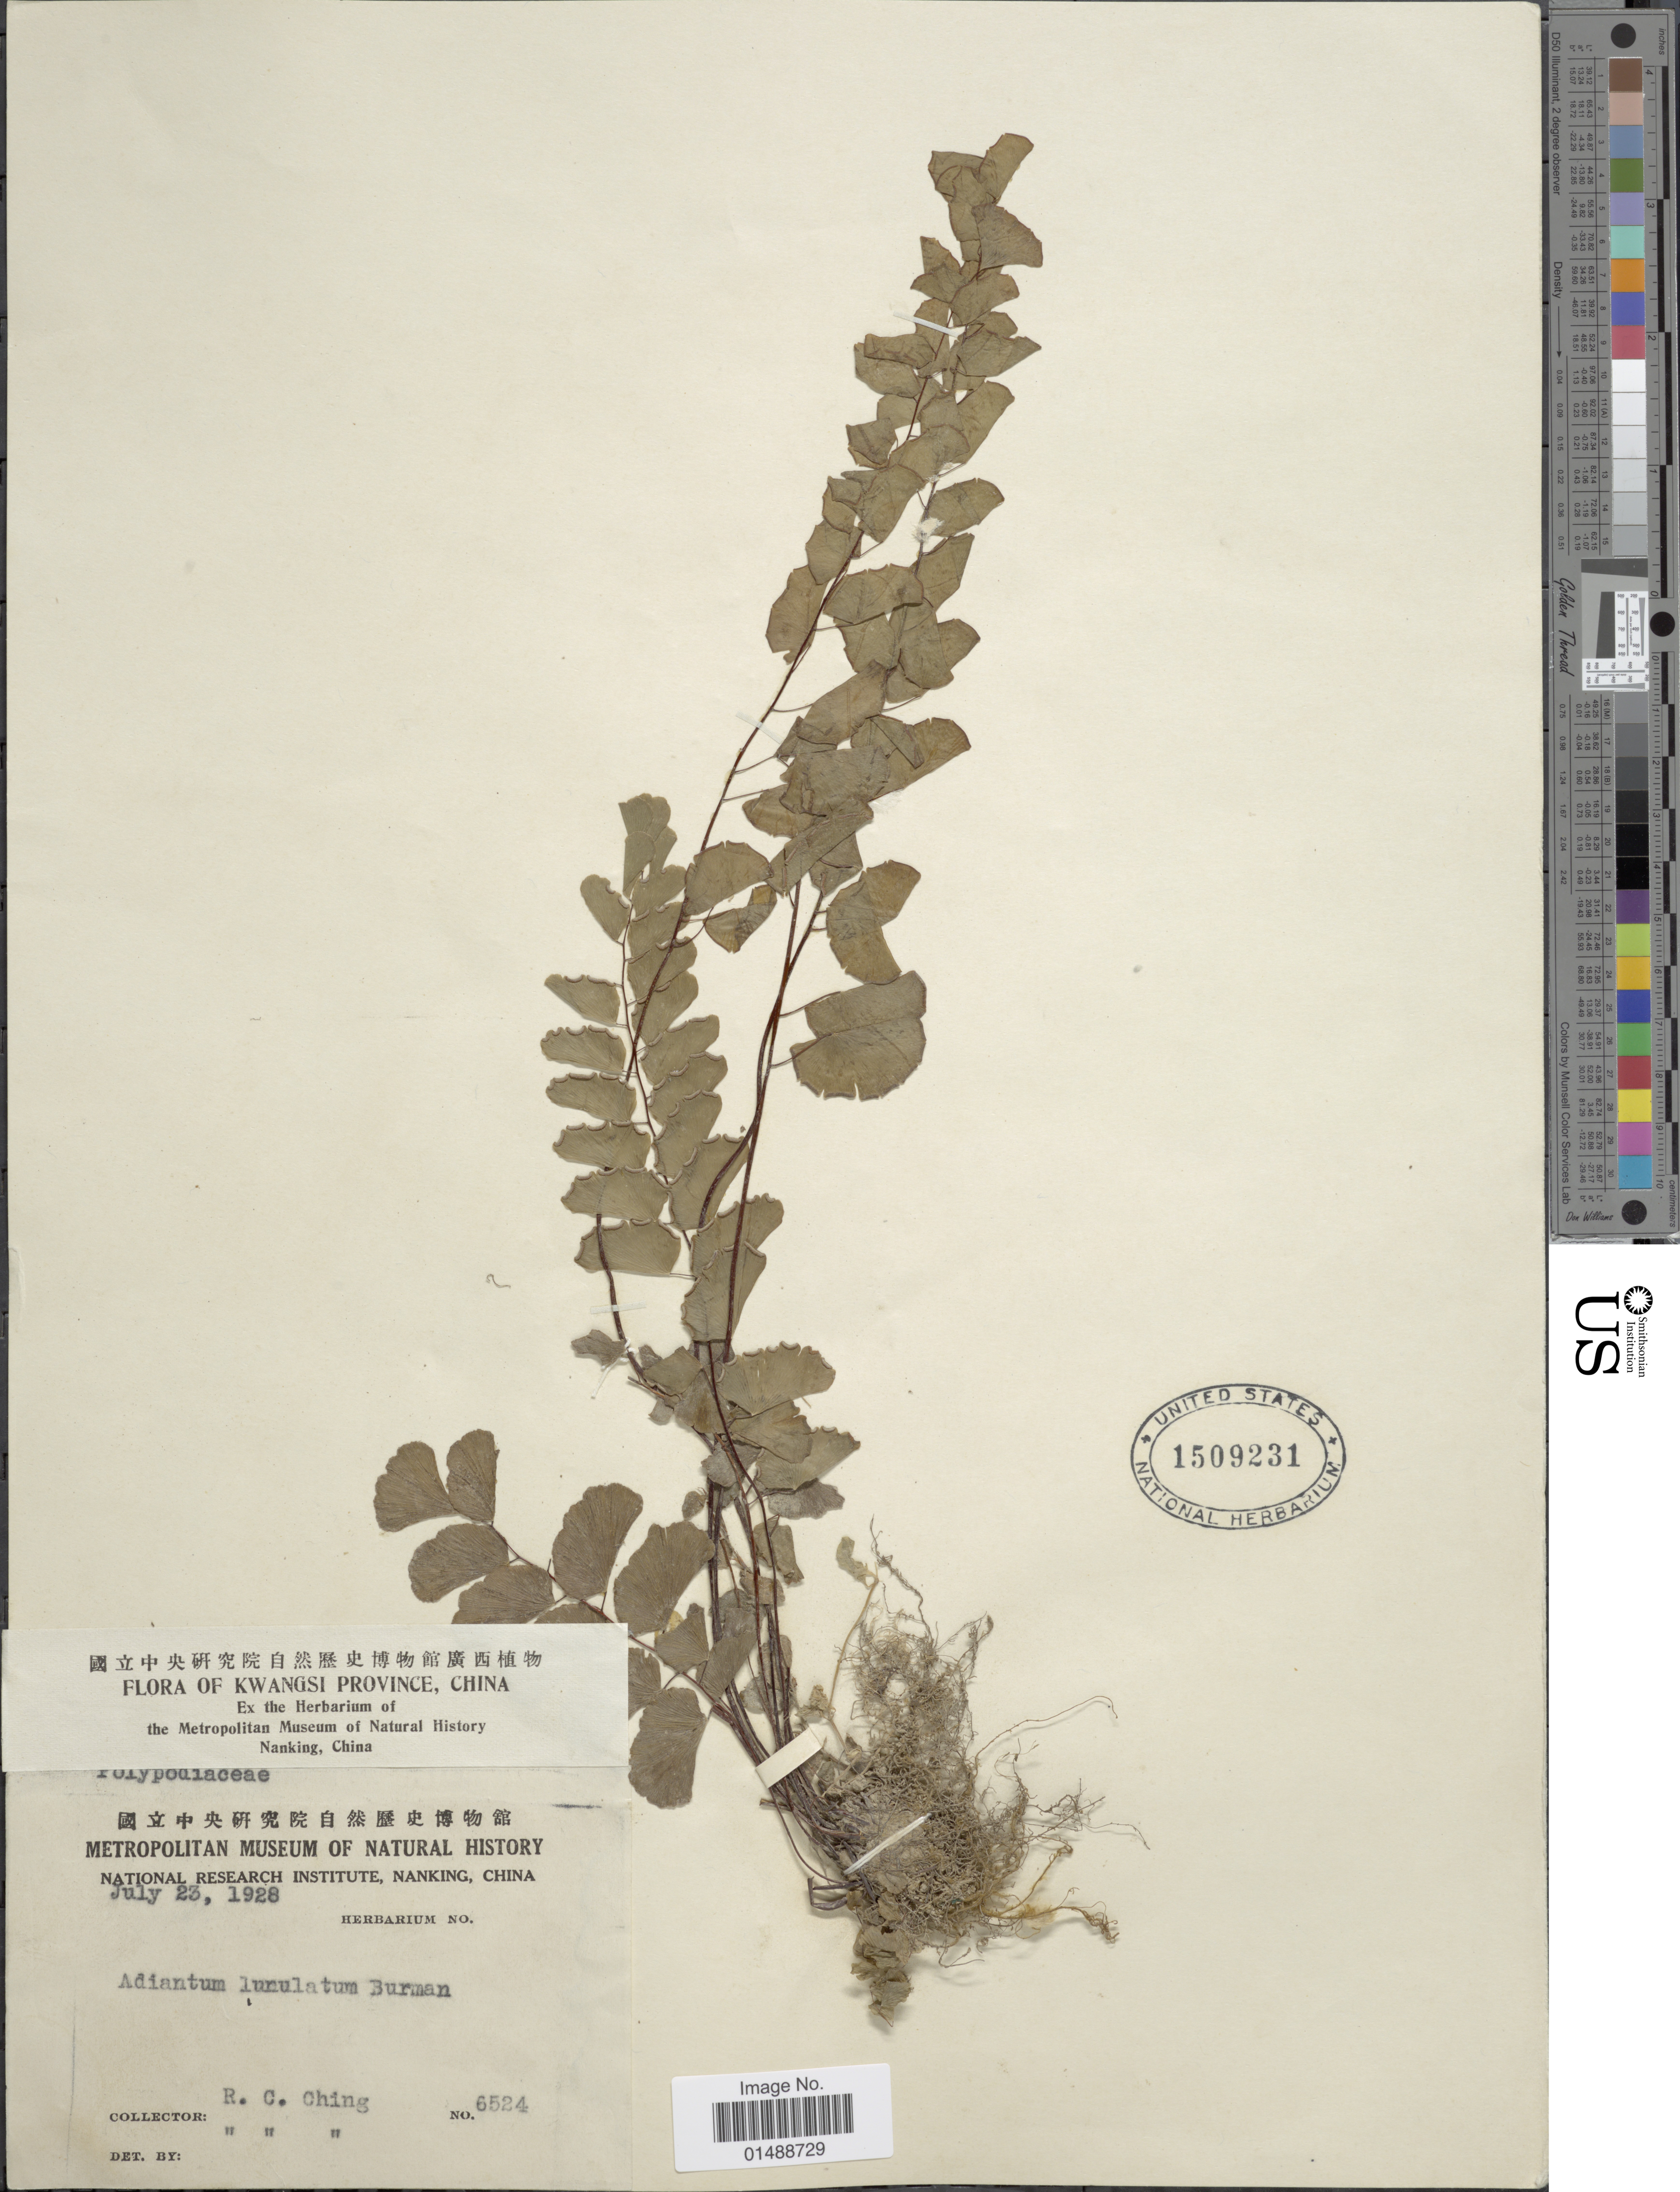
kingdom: Plantae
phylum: Tracheophyta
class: Polypodiopsida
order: Polypodiales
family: Pteridaceae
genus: Adiantum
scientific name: Adiantum philippense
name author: L.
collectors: R. C. Ching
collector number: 6524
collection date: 1928-07-23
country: China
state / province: Guangxi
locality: Kwangsi Province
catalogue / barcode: US 1509231